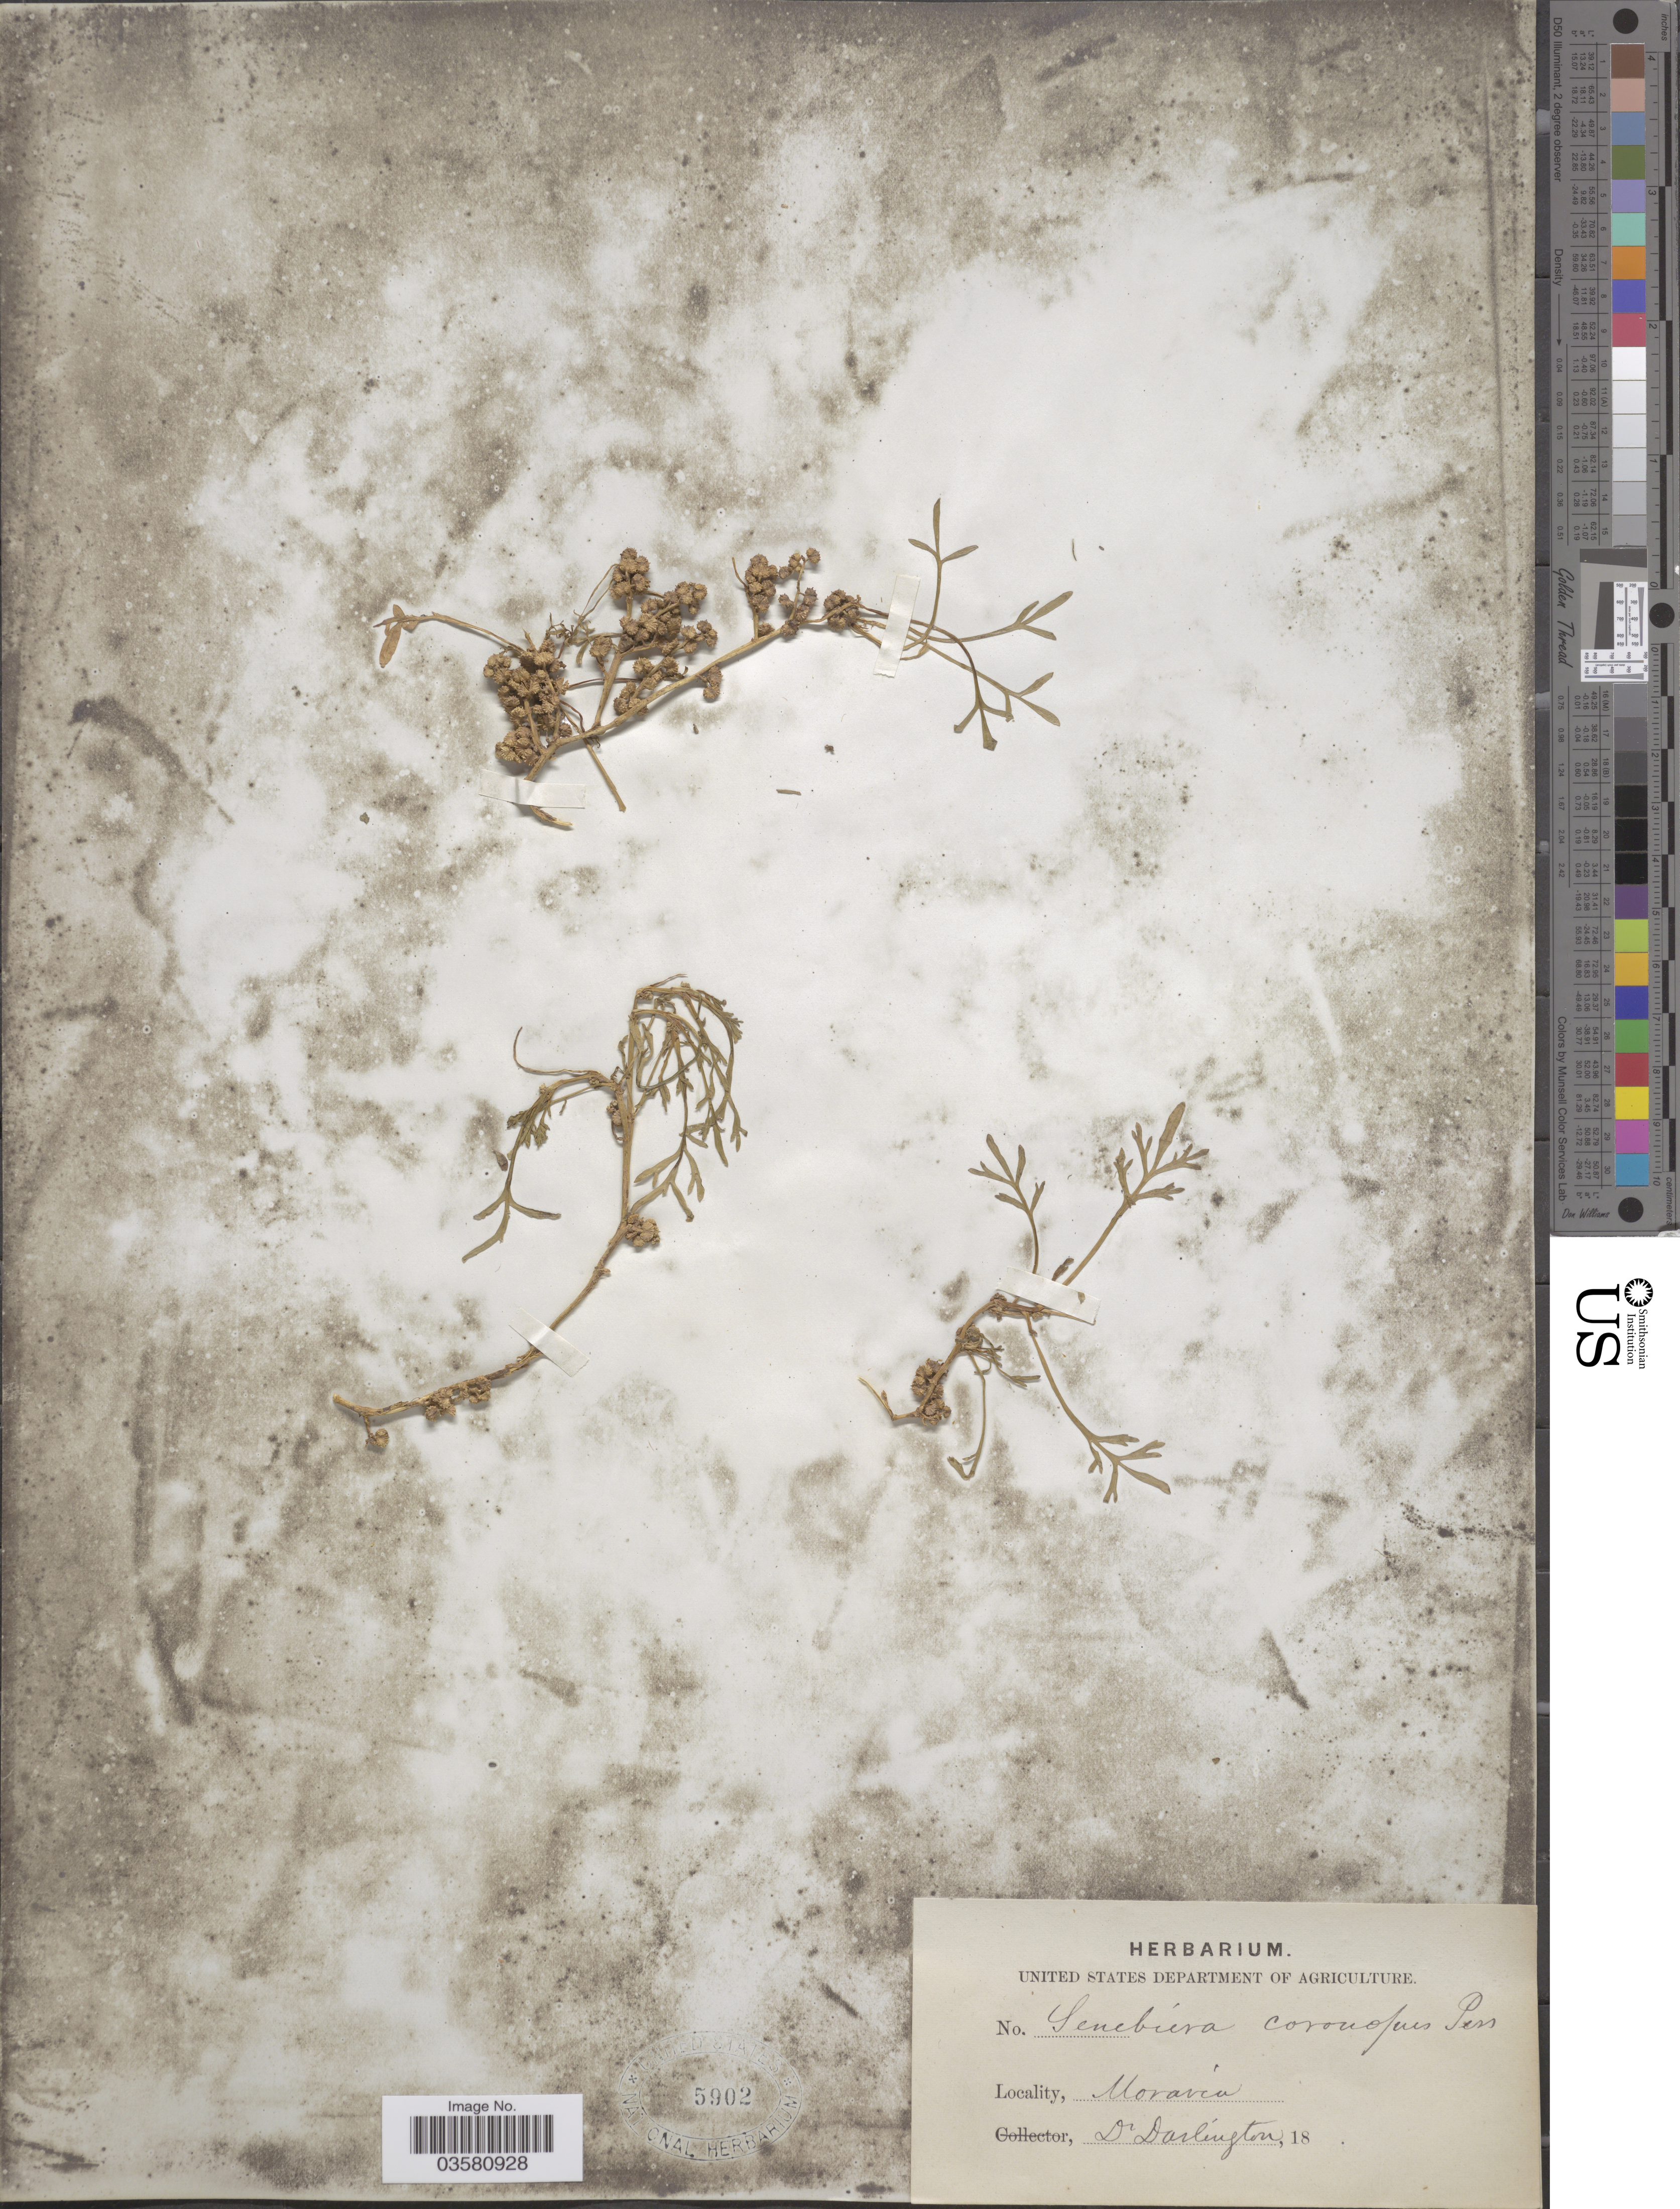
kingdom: Plantae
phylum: Tracheophyta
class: Magnoliopsida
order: Brassicales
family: Brassicaceae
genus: Lepidium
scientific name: Lepidium coronopus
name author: (L.) Al-Shehbaz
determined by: Strong, M. T., (US), Smithsonian Institution - National Museum of Natural History (UNITED STATES)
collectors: Darlington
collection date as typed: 18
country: Czechia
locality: Moravia.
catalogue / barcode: US 5902